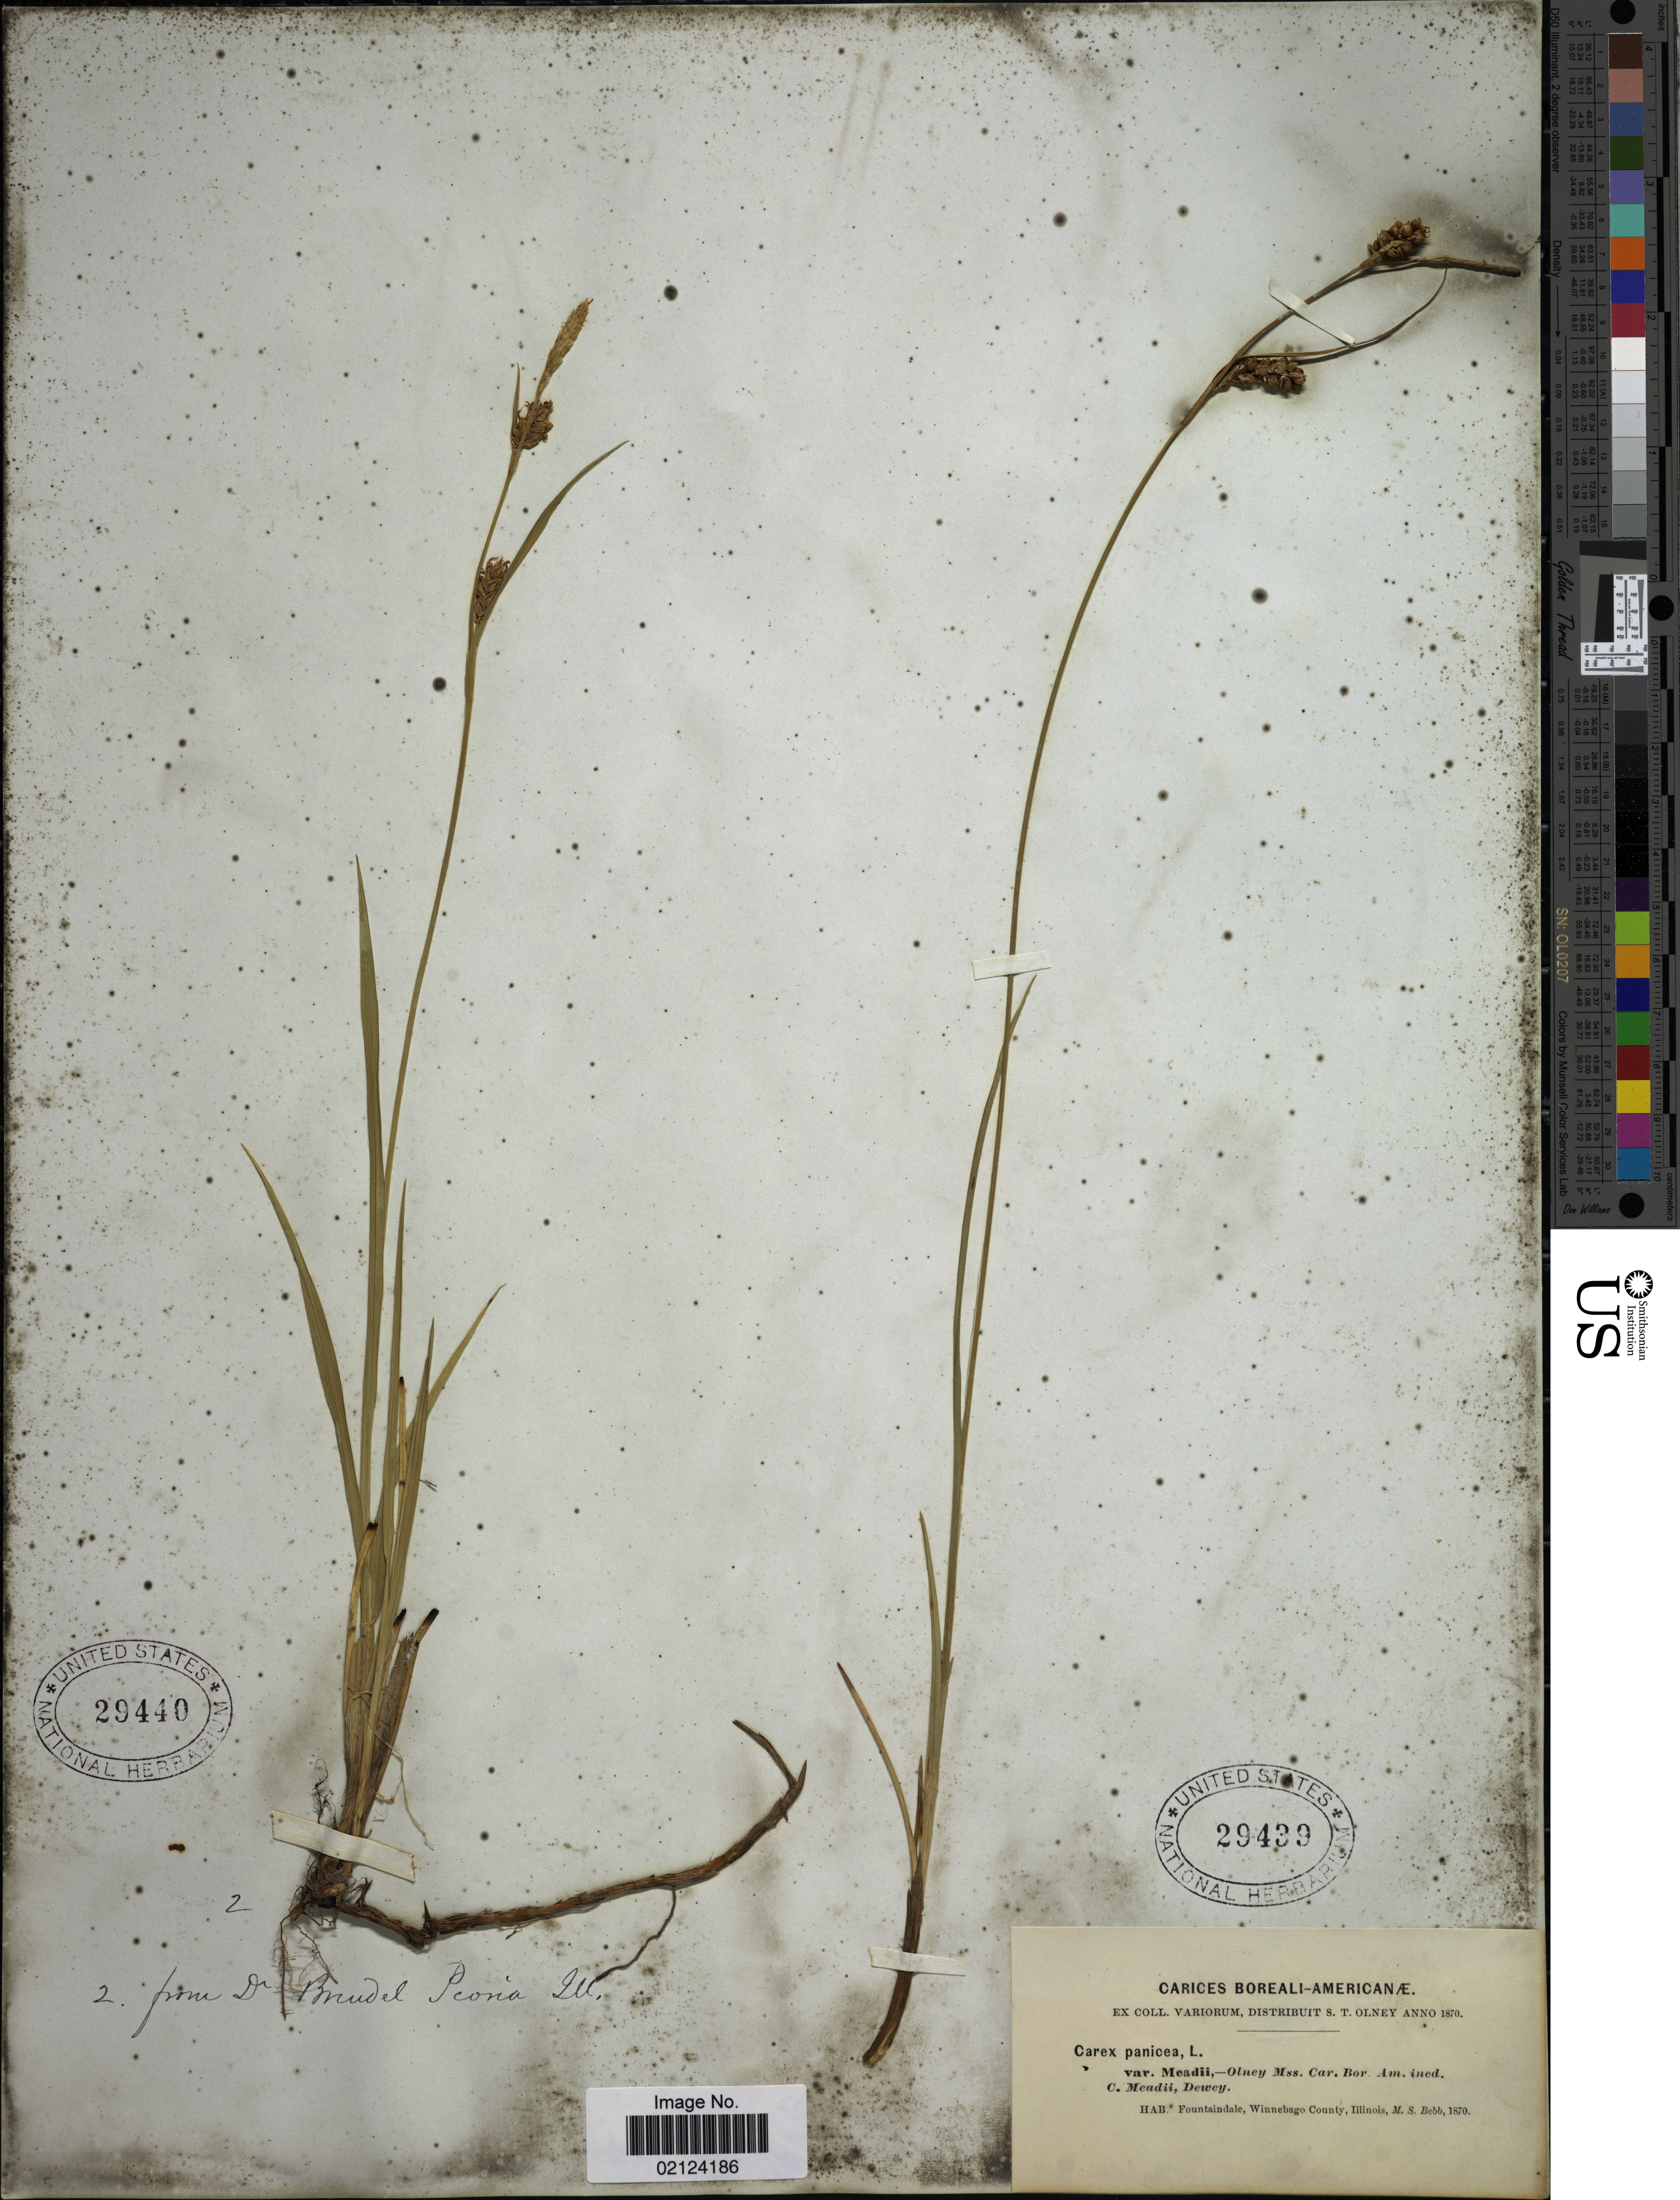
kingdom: Plantae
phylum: Tracheophyta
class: Liliopsida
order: Poales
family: Cyperaceae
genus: Carex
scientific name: Carex meadii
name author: Dewey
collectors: Brindel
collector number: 2?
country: United States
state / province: Illinois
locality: Peoria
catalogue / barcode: US 29440